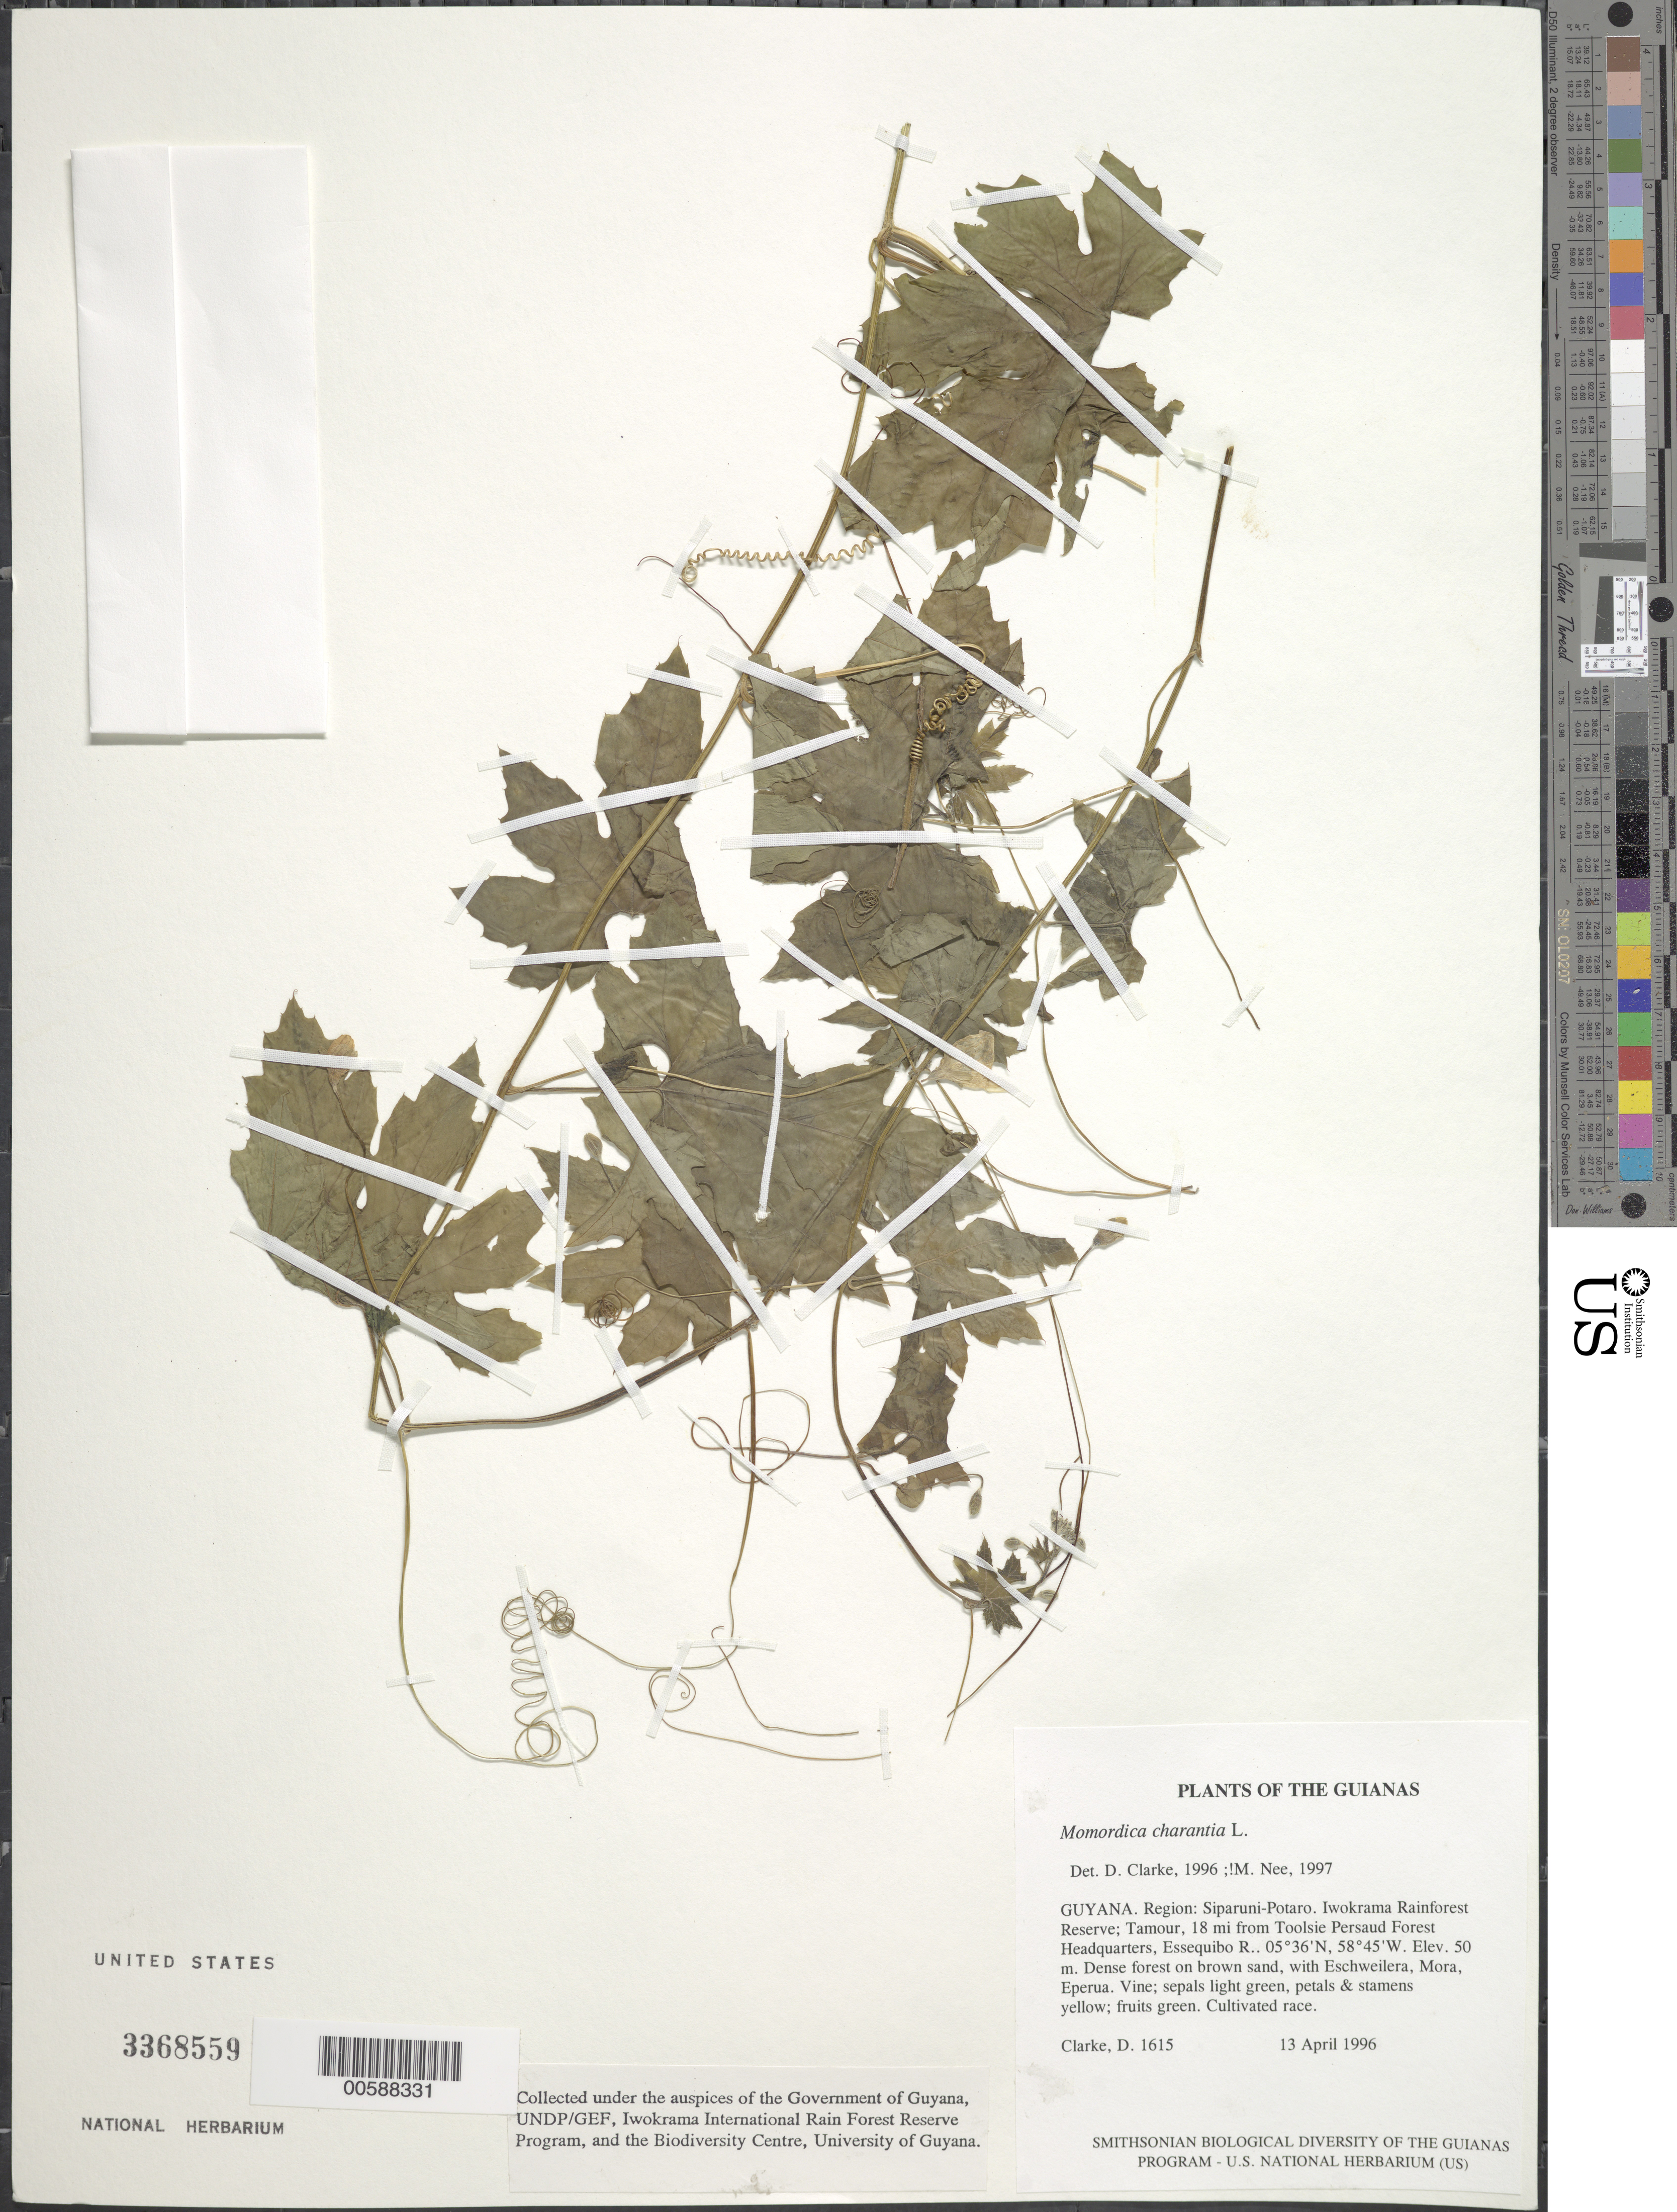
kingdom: Plantae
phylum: Tracheophyta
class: Magnoliopsida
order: Cucurbitales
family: Cucurbitaceae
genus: Momordica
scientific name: Momordica charantia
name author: L.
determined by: Nee, Michael H.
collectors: H. D. Clarke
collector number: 1615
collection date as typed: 13 April 1996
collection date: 1996-04-13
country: Guyana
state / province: Potaro-Siparuni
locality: Tamour, 18 mi from Toolsie Persaud Forest Headquarters, Essequibo R.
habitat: Dense forest on brown sand, with Eschweilera, Mora, Eperua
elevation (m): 50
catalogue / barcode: US 3368559